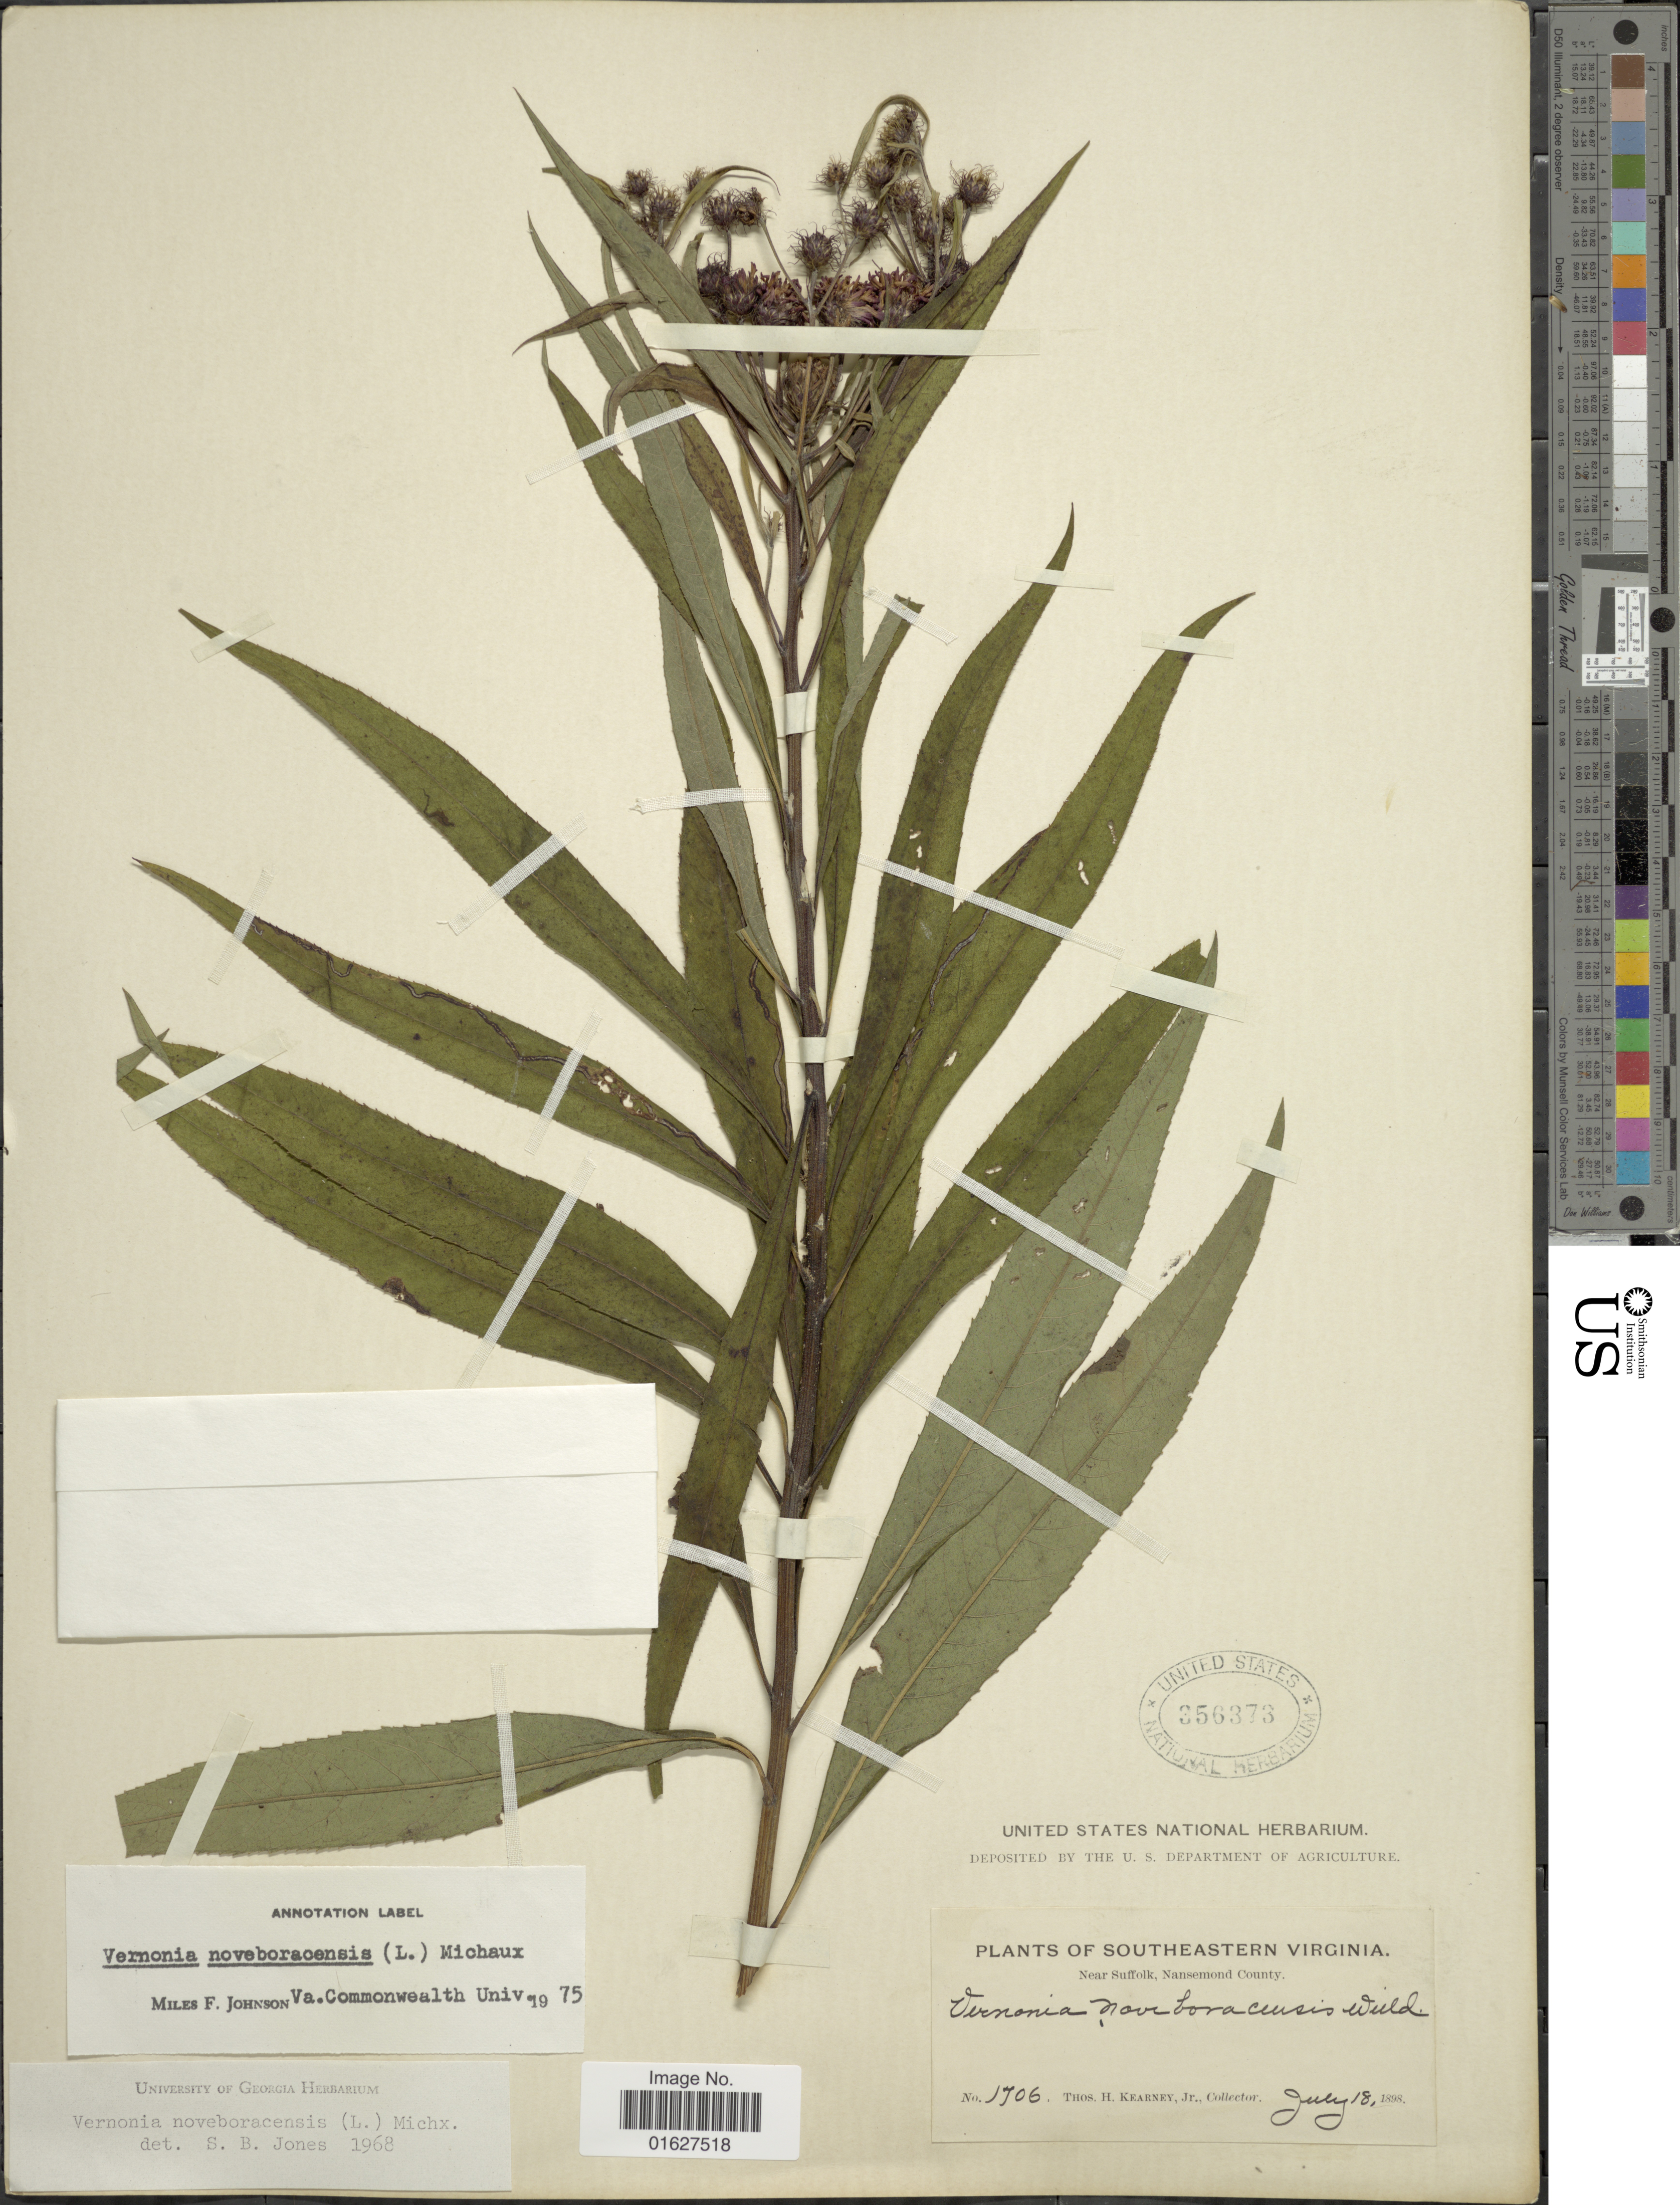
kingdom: Plantae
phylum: Tracheophyta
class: Magnoliopsida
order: Asterales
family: Asteraceae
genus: Vernonia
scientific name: Vernonia noveboracensis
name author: (L.) Michx.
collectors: T. H. Kearney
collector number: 1706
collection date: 1898-07-18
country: United States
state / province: Virginia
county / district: City of Suffolk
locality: Southeastern Virginia. Near Suffolk, Nansemond County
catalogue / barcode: US 356373